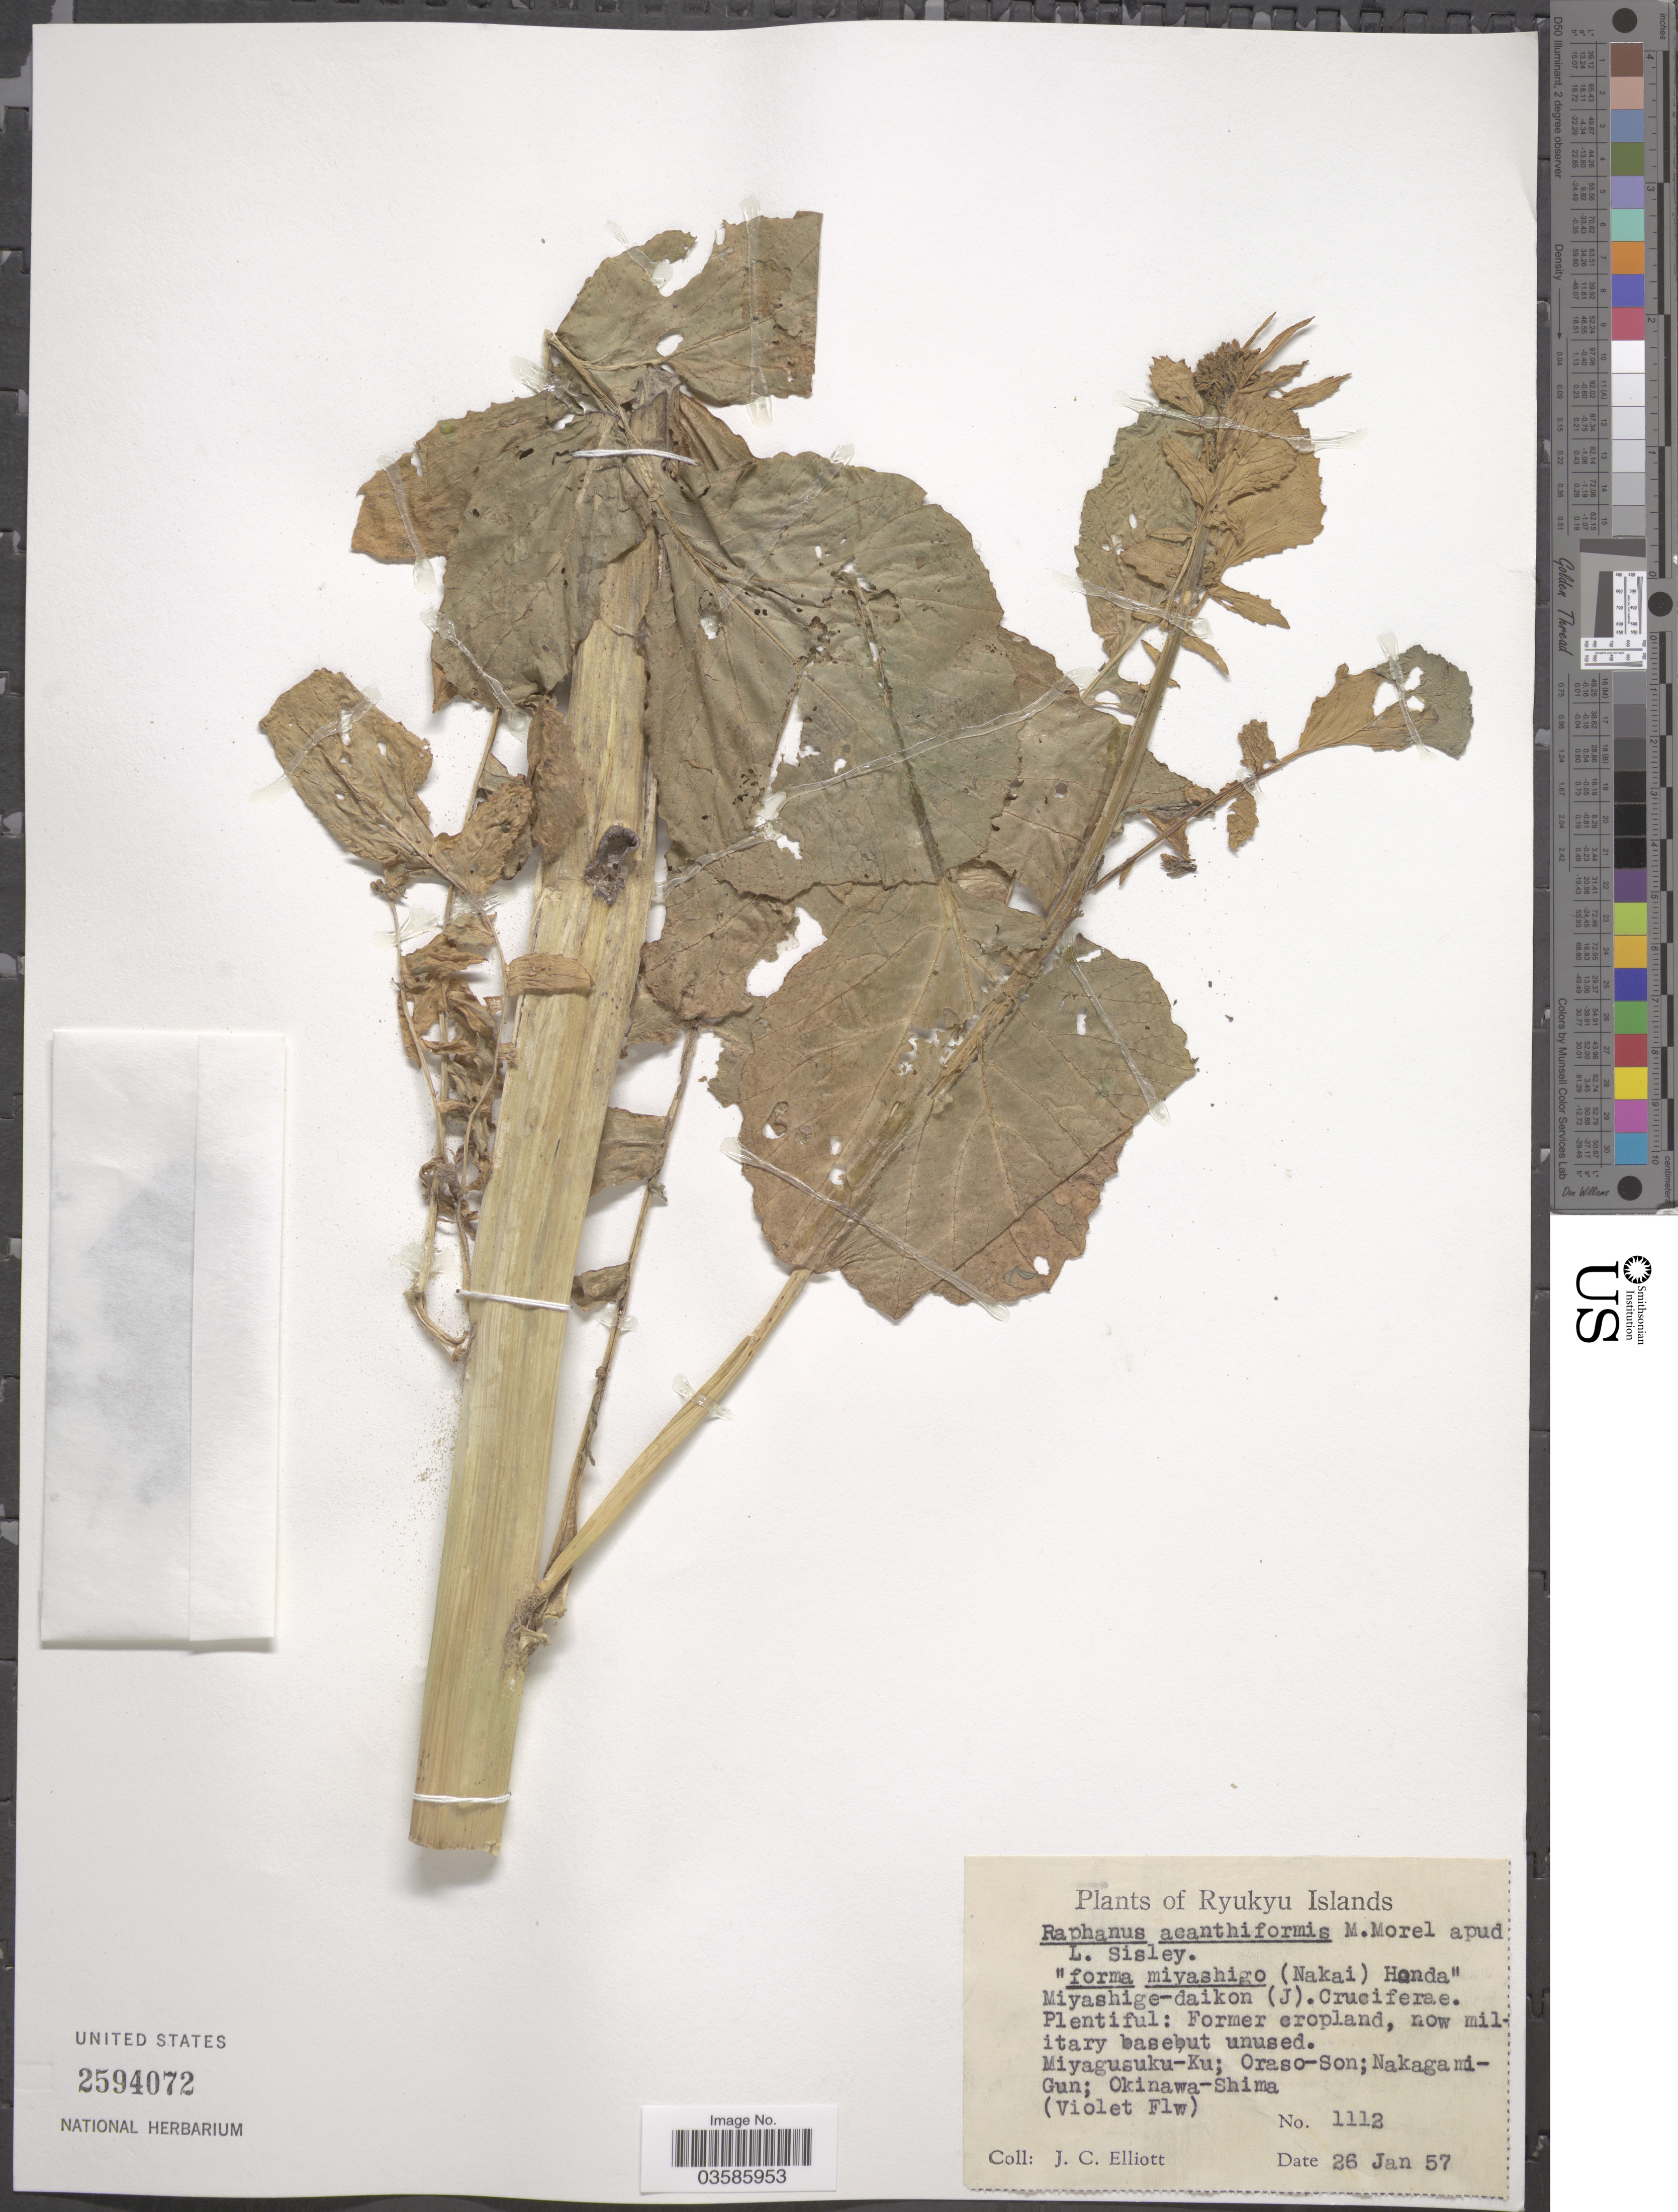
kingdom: Plantae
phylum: Tracheophyta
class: Magnoliopsida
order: Brassicales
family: Brassicaceae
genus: Raphanus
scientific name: Raphanus sativus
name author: L.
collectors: J. Elliot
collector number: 1112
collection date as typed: Transcribed d/m/y: 26/1/57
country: Japan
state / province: Okinawa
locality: Ryukyu Islands. Miyagusuku-Ku; Oraso-Son; Nakagami-Gun; Okinawa-Shima.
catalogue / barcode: US 2594072